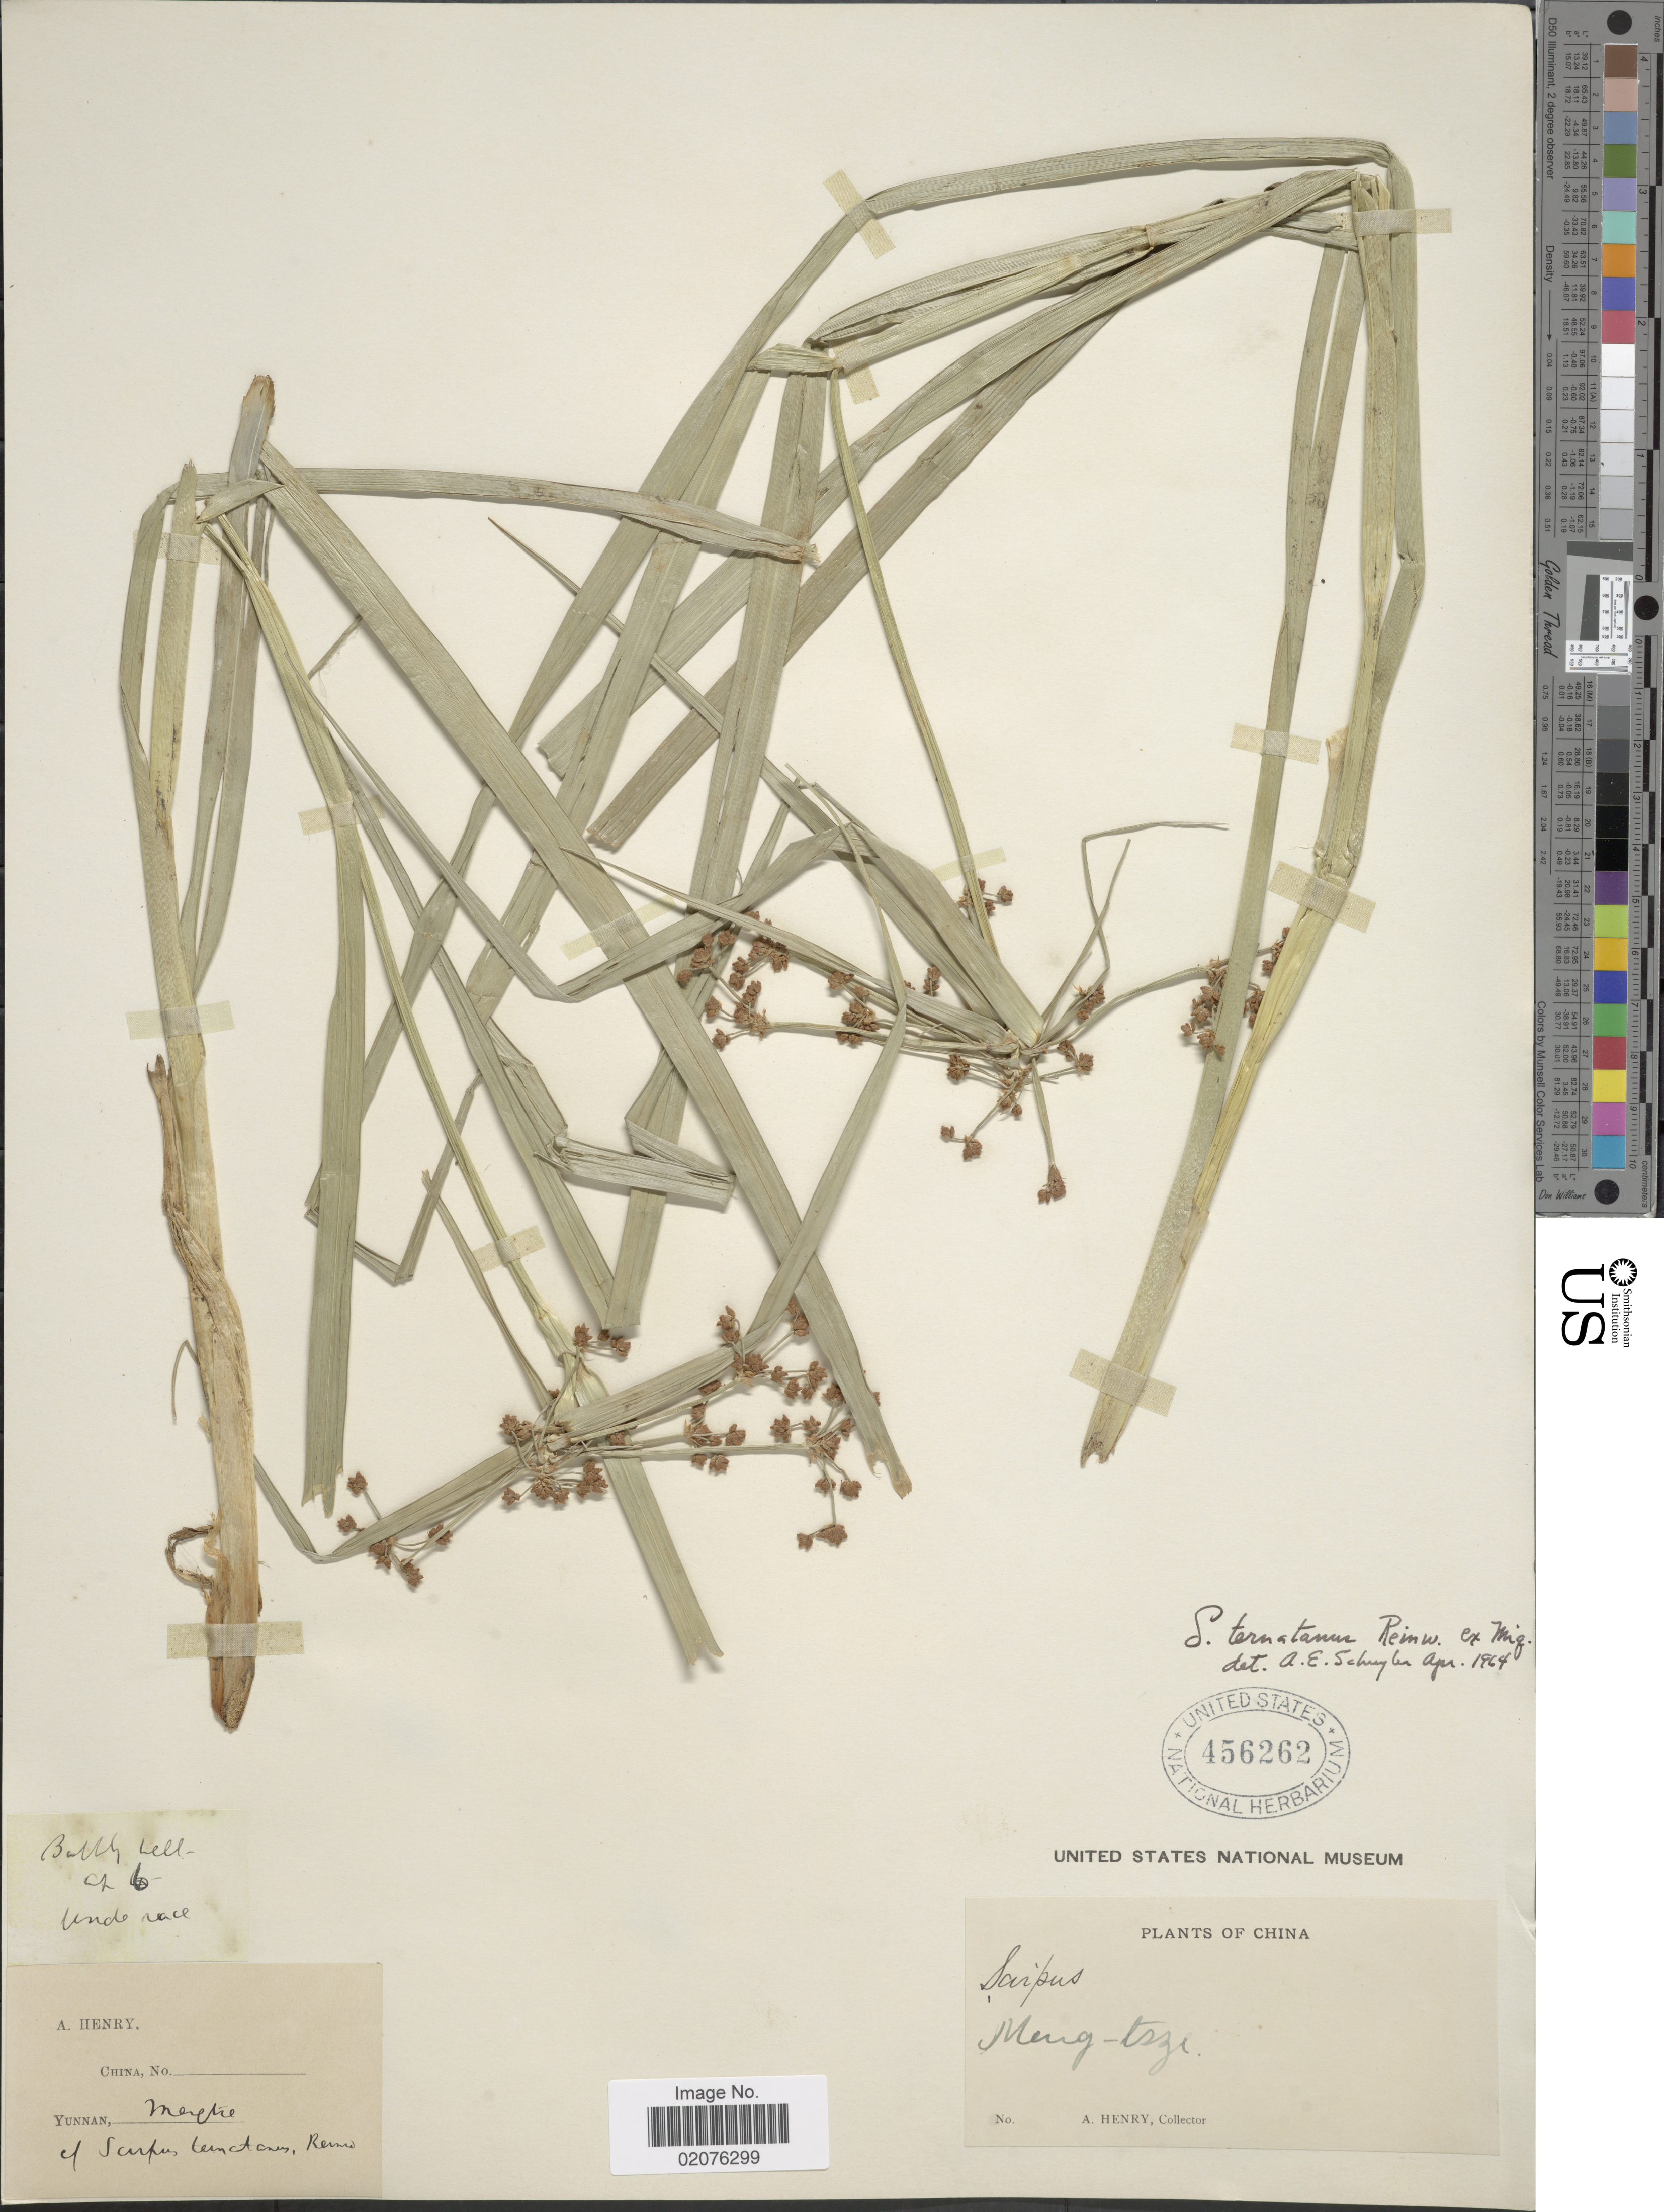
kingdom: Plantae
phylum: Tracheophyta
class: Liliopsida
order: Poales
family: Cyperaceae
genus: Scirpus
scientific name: Scirpus ternatanus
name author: Reinw. ex Miq.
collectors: A. Henry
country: China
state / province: Yunnan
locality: Meng-tsze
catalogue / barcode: US 456262